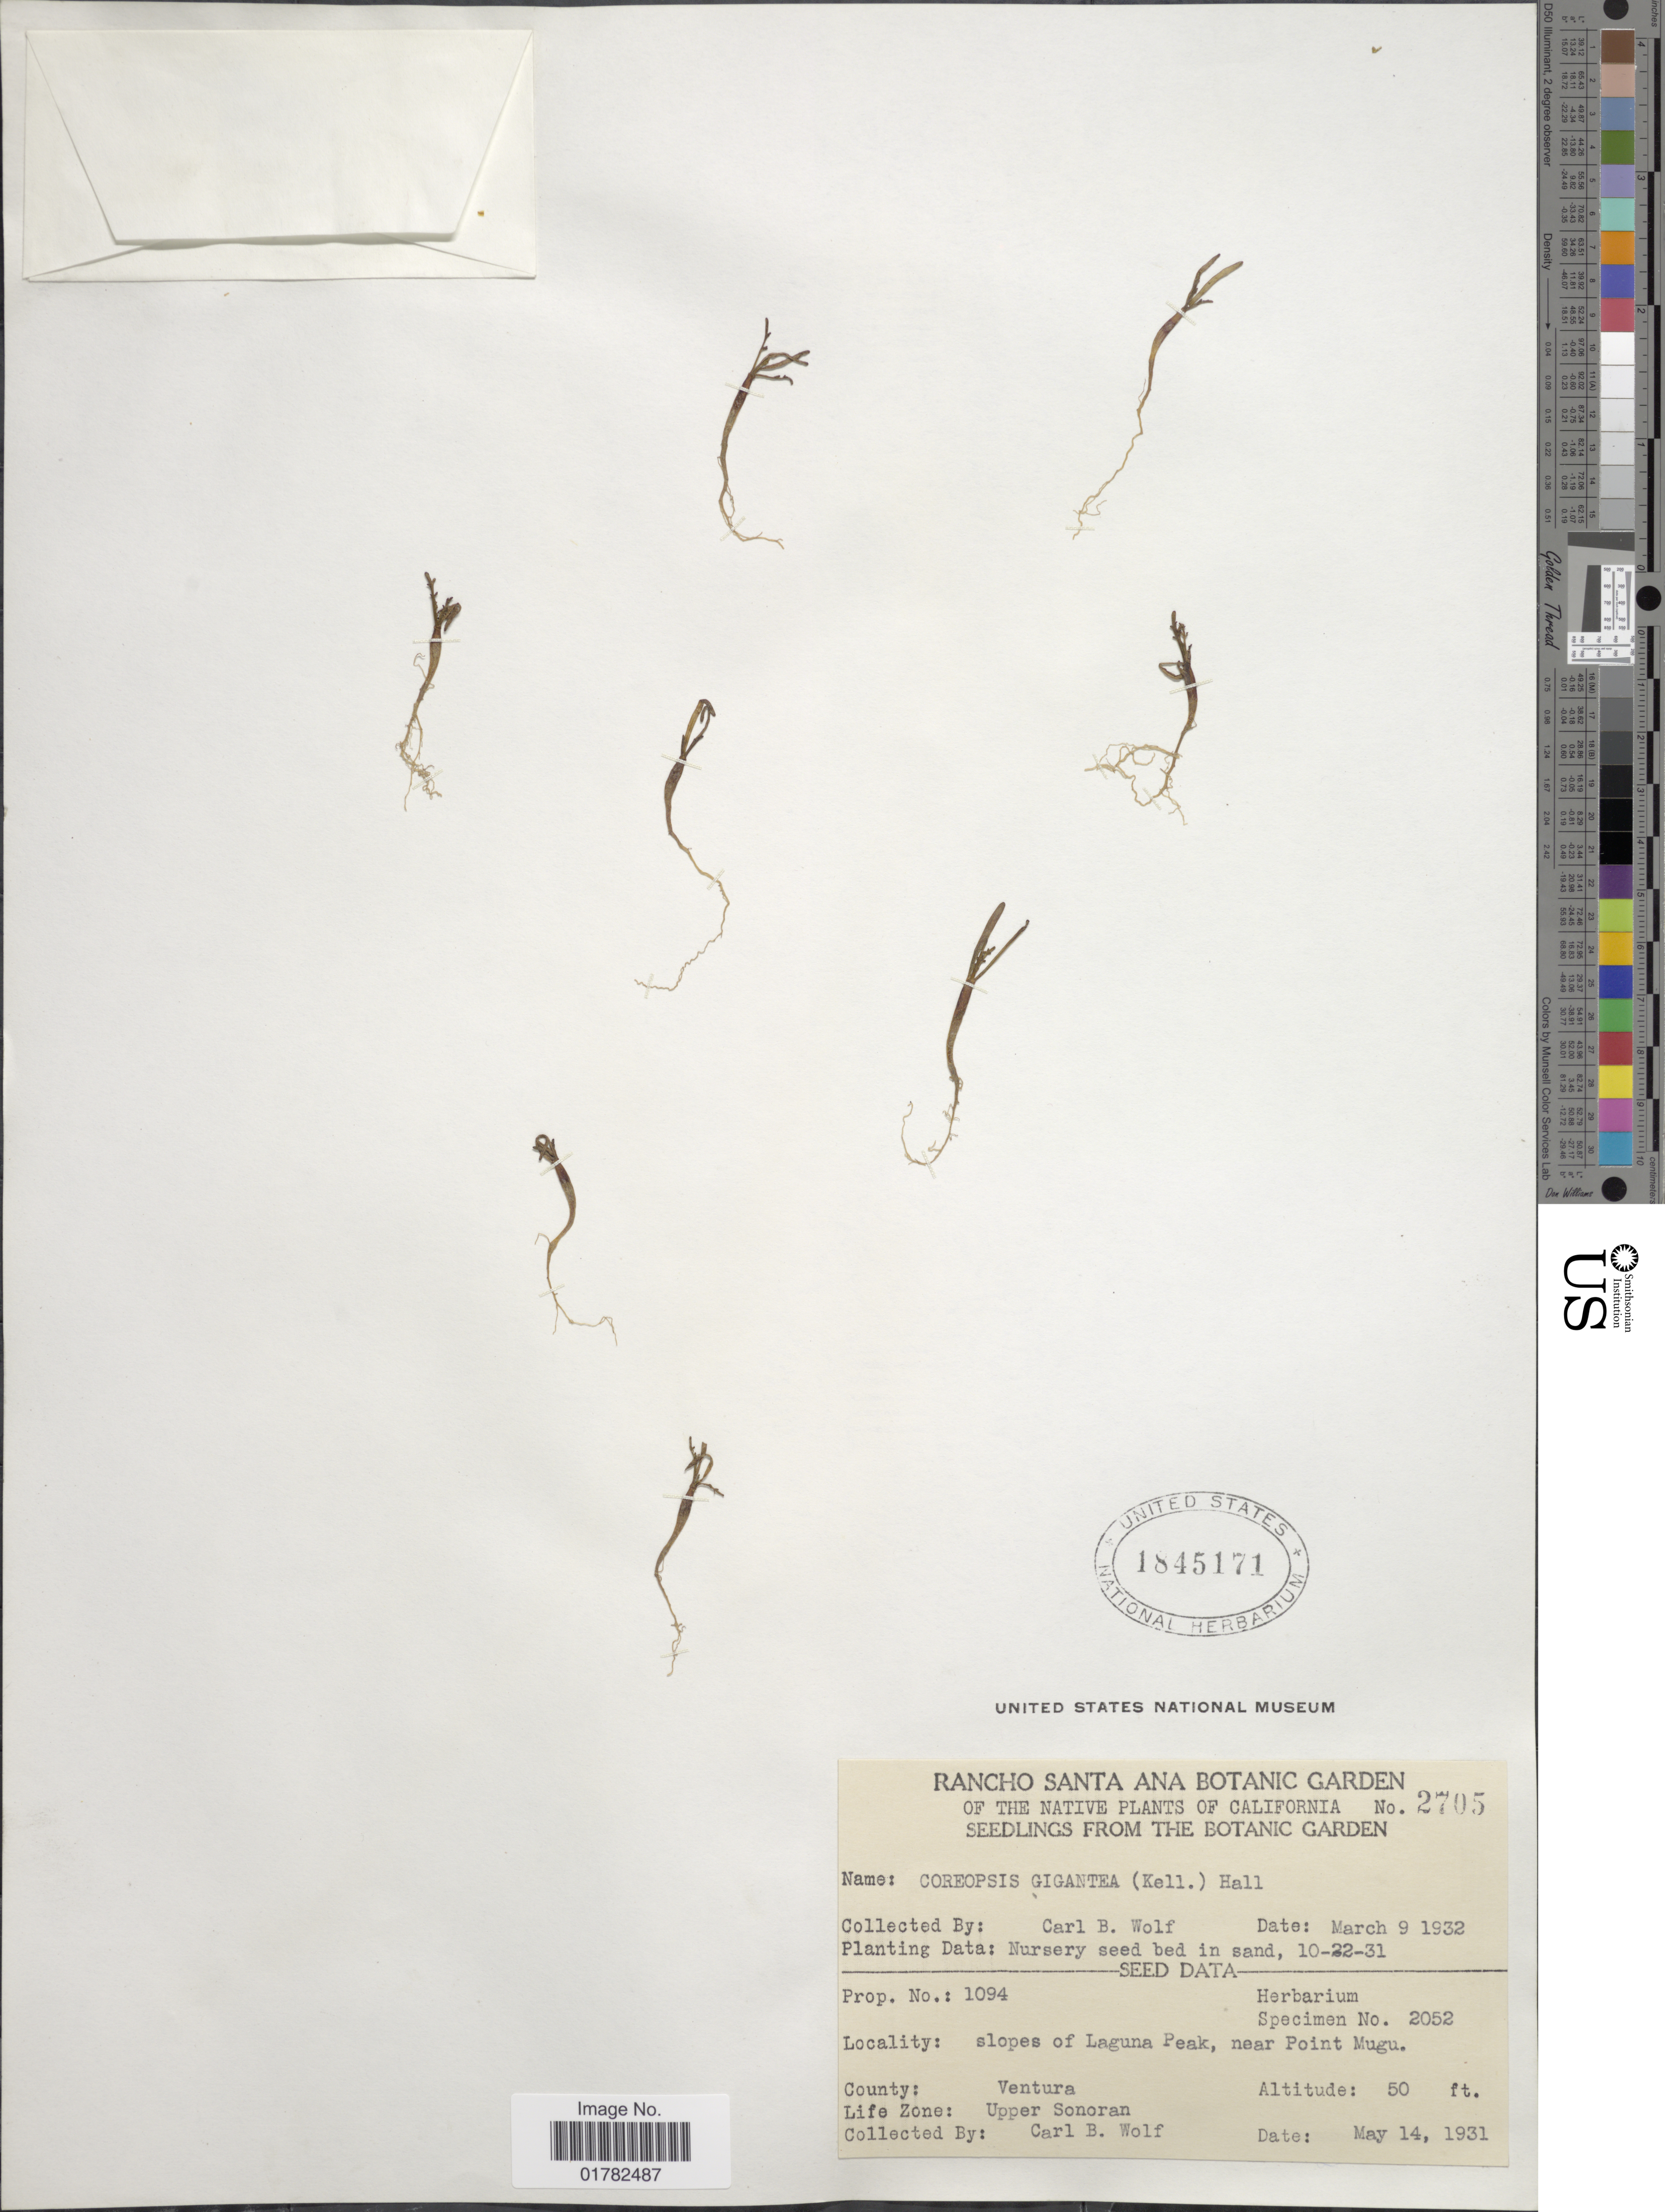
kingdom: Plantae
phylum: Tracheophyta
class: Magnoliopsida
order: Asterales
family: Asteraceae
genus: Coreopsis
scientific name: Coreopsis gigantea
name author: (Kellogg) H.M. Hall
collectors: C. B. Wolf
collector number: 1094/2705?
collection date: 1932-03-09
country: United States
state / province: California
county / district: Ventura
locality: Rancho Santa Ana Botanic Garden, of the Native of California, seedlings from the Botanic Garden, slopes of Laguna Peak, near Point Mugu, County: Ventura, upper Sonoran [unsure placement]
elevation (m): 15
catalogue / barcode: US 1845171